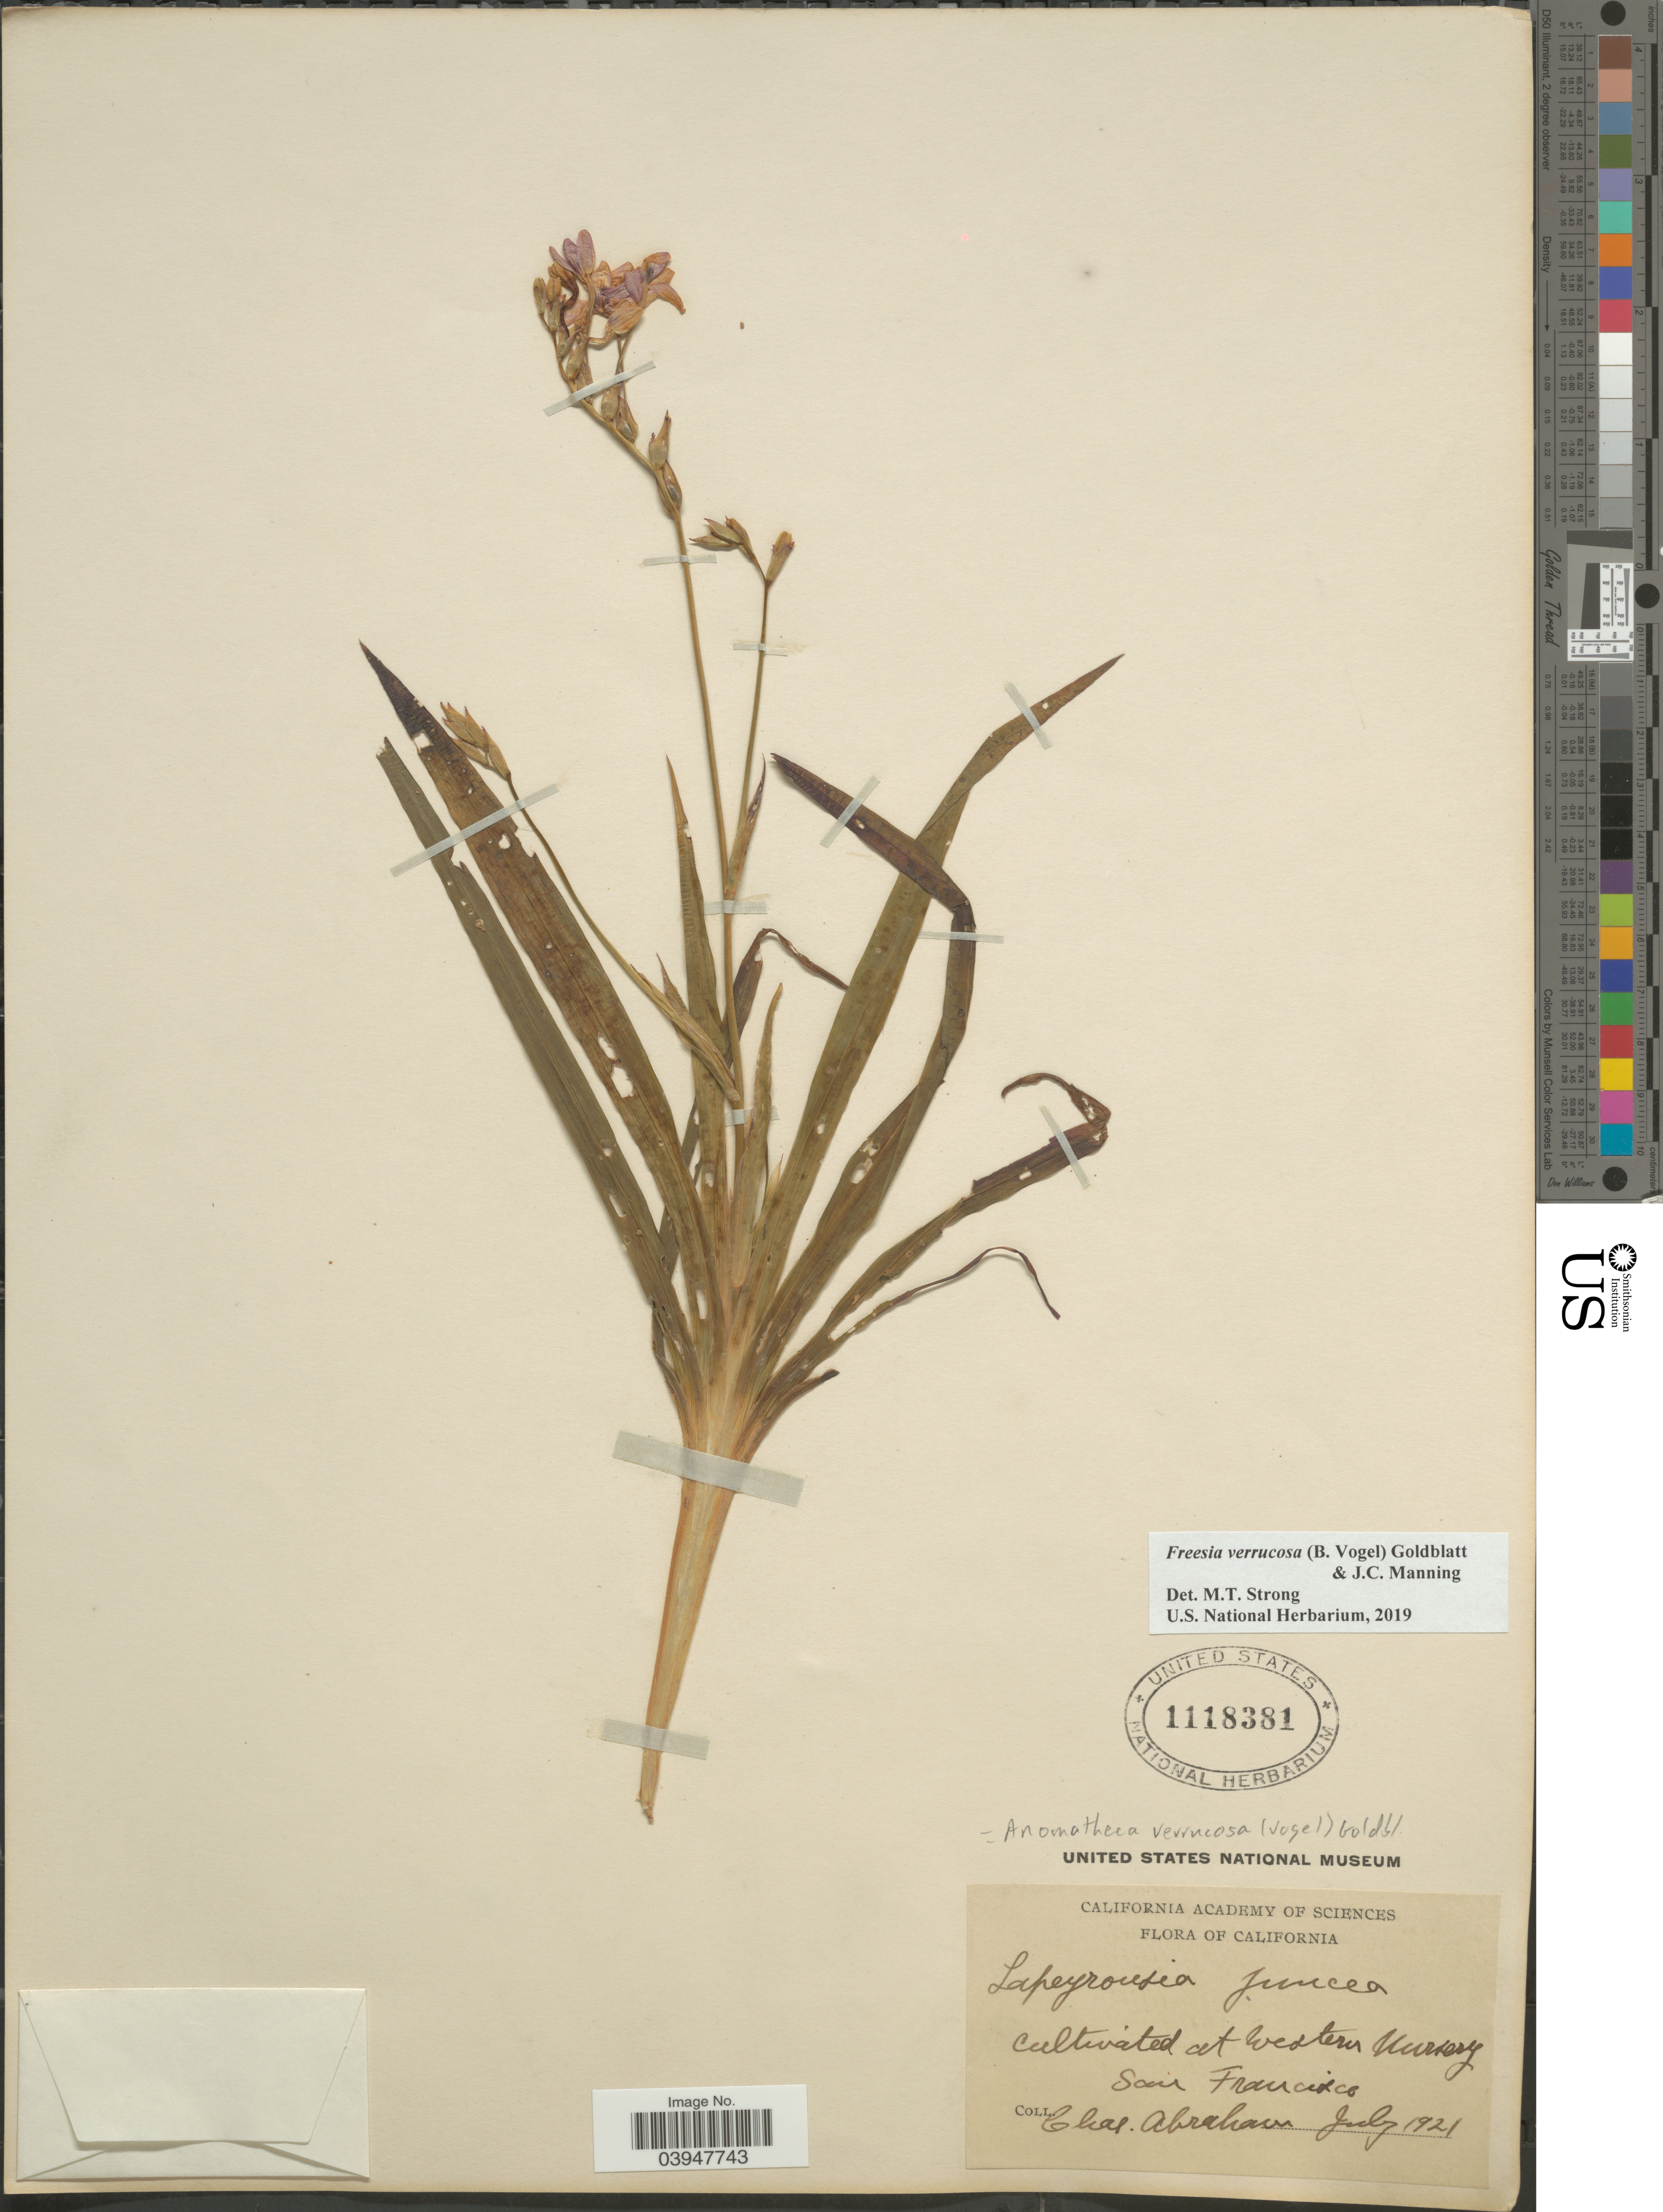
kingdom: Plantae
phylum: Tracheophyta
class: Liliopsida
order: Asparagales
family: Iridaceae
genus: Freesia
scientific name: Freesia verrucosa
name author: (B. Vogel) Goldblatt & J.C. Manning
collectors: C. Abraham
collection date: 1921-07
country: United States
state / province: California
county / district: San Francisco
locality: Western Nusery. San Francisco.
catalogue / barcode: US 1118381